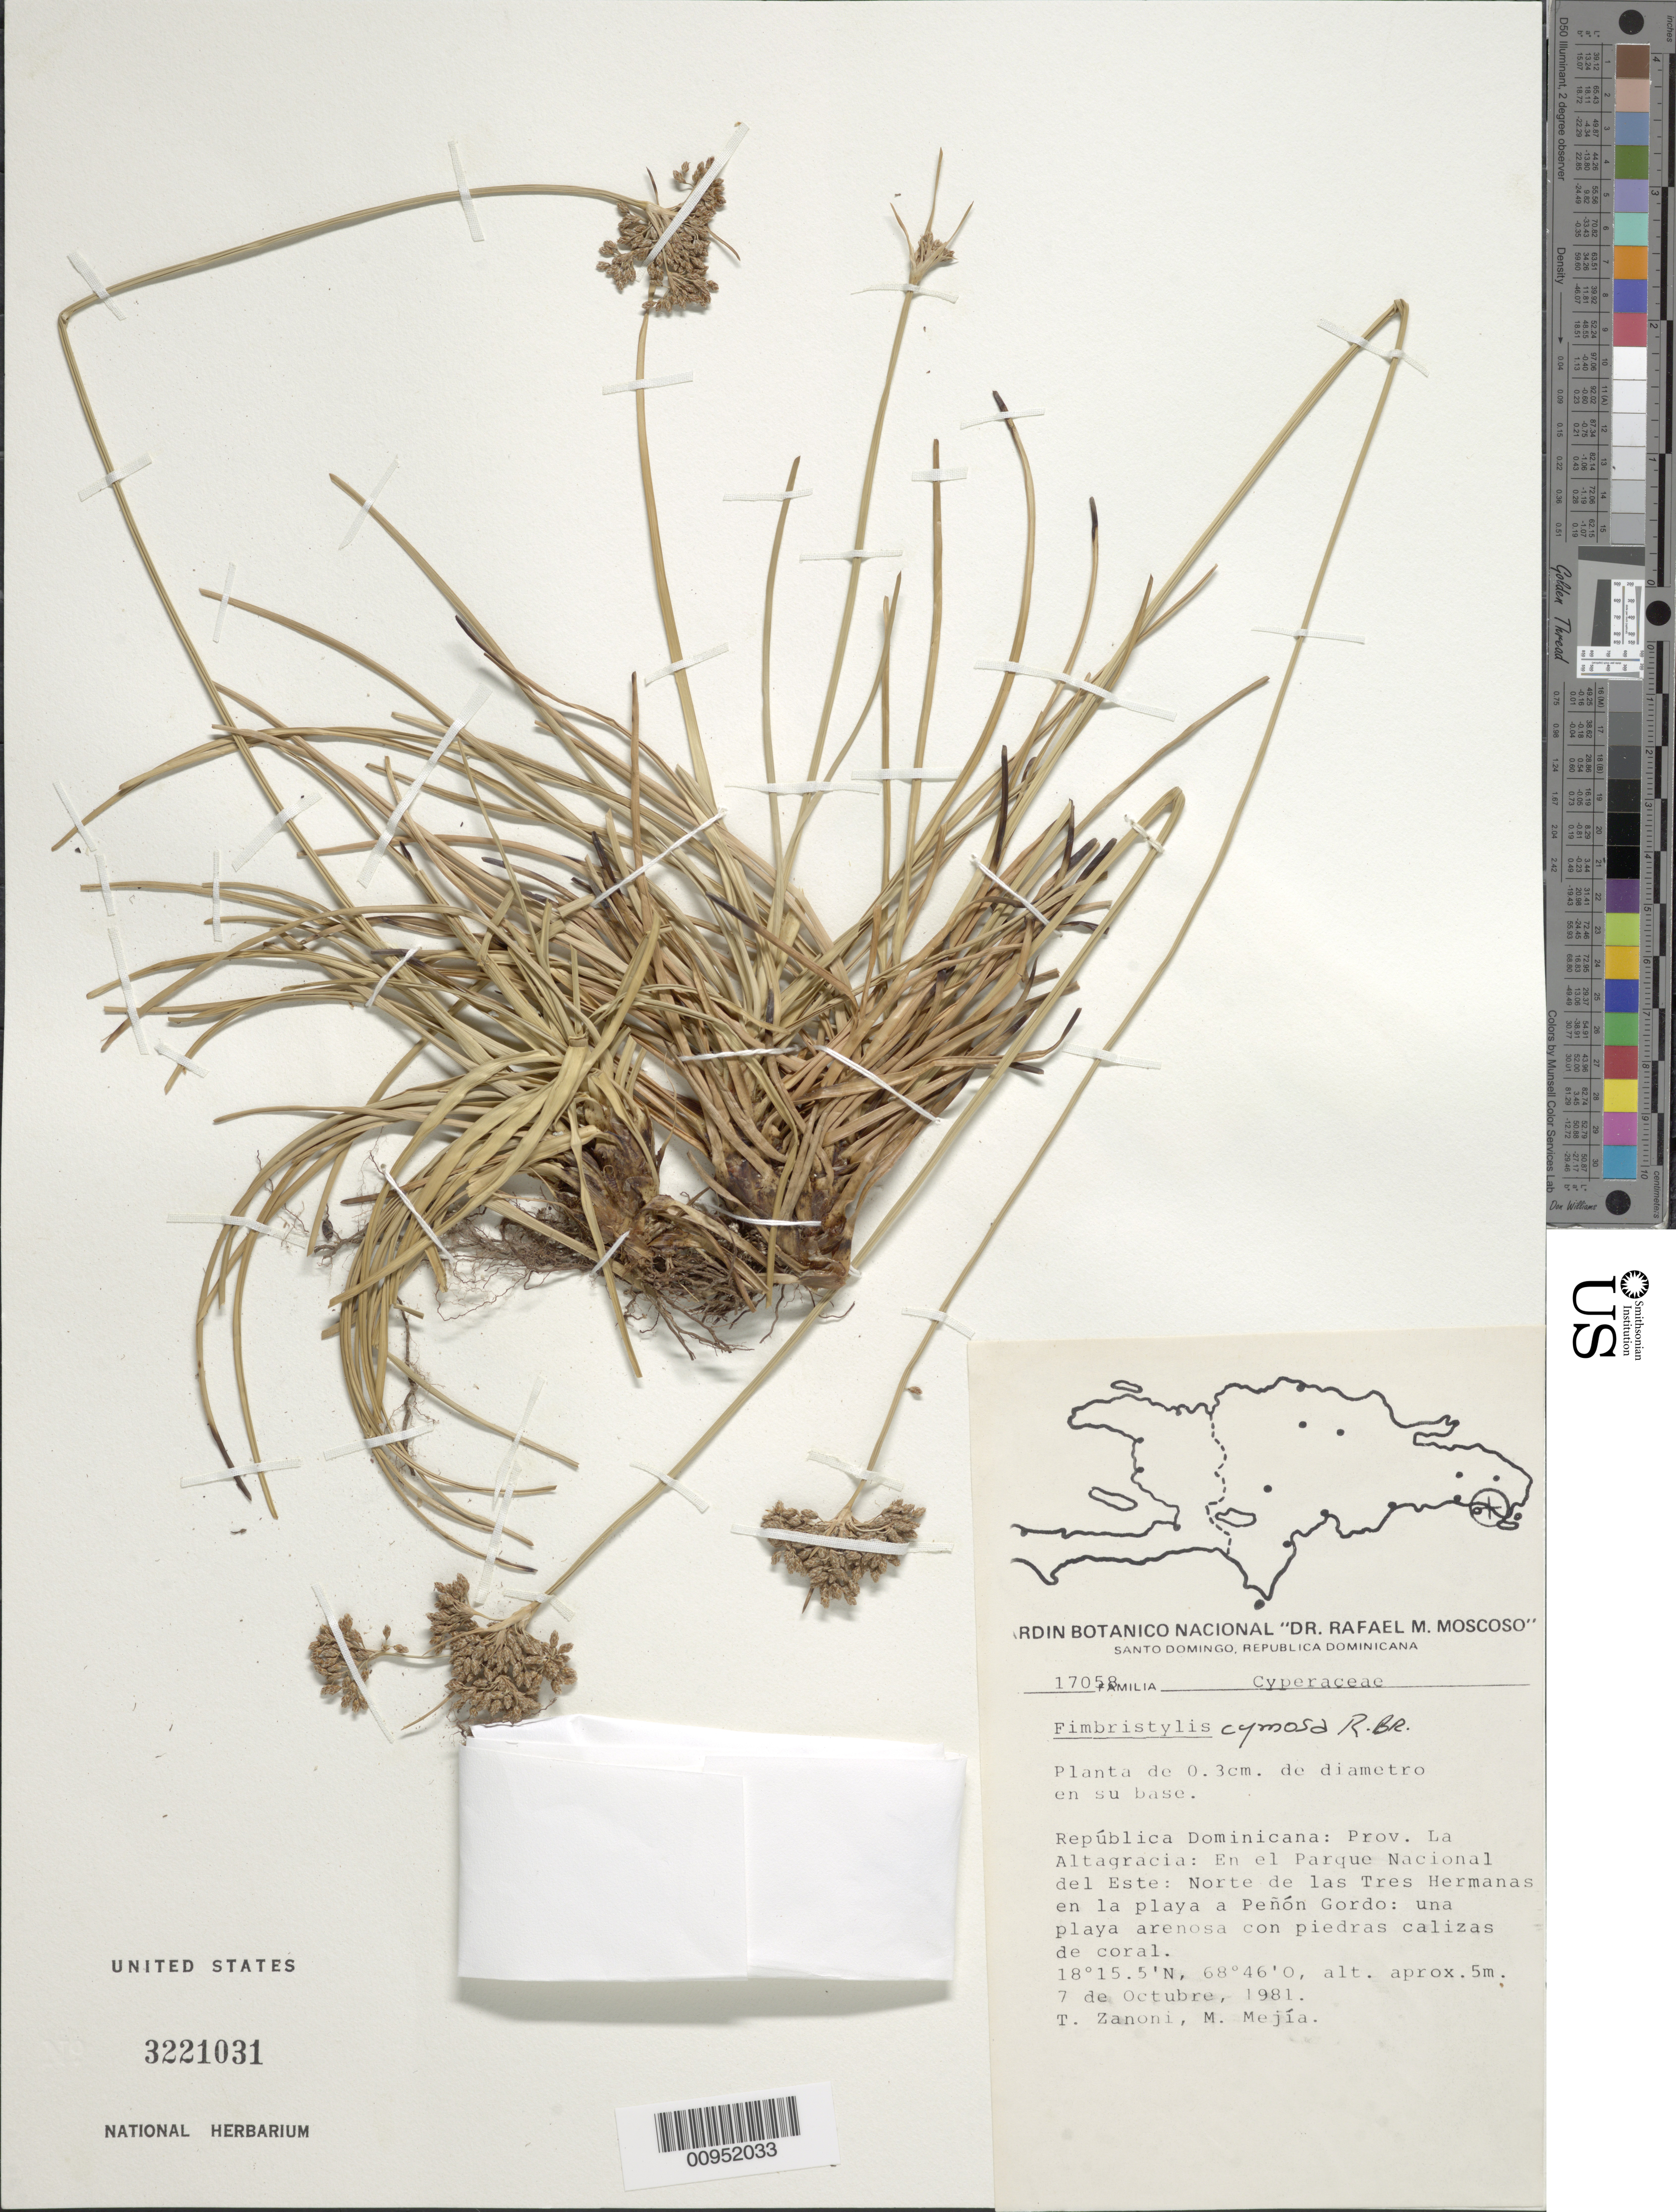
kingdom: Plantae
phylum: Tracheophyta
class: Liliopsida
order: Poales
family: Cyperaceae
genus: Fimbristylis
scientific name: Fimbristylis cymosa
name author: R. Br.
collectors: T. A. Zanoni & M. Mejia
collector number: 17058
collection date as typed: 07 Oct 1981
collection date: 1981-10-07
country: Dominican Republic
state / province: La Altagracia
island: Hispaniola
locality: En el Parque Nacional del Este, Norte de las Tres Hermanas, en la playa a Peñon Gordo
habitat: Una playa arenosa con piedras calizas de coral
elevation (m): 5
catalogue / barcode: US 3221031